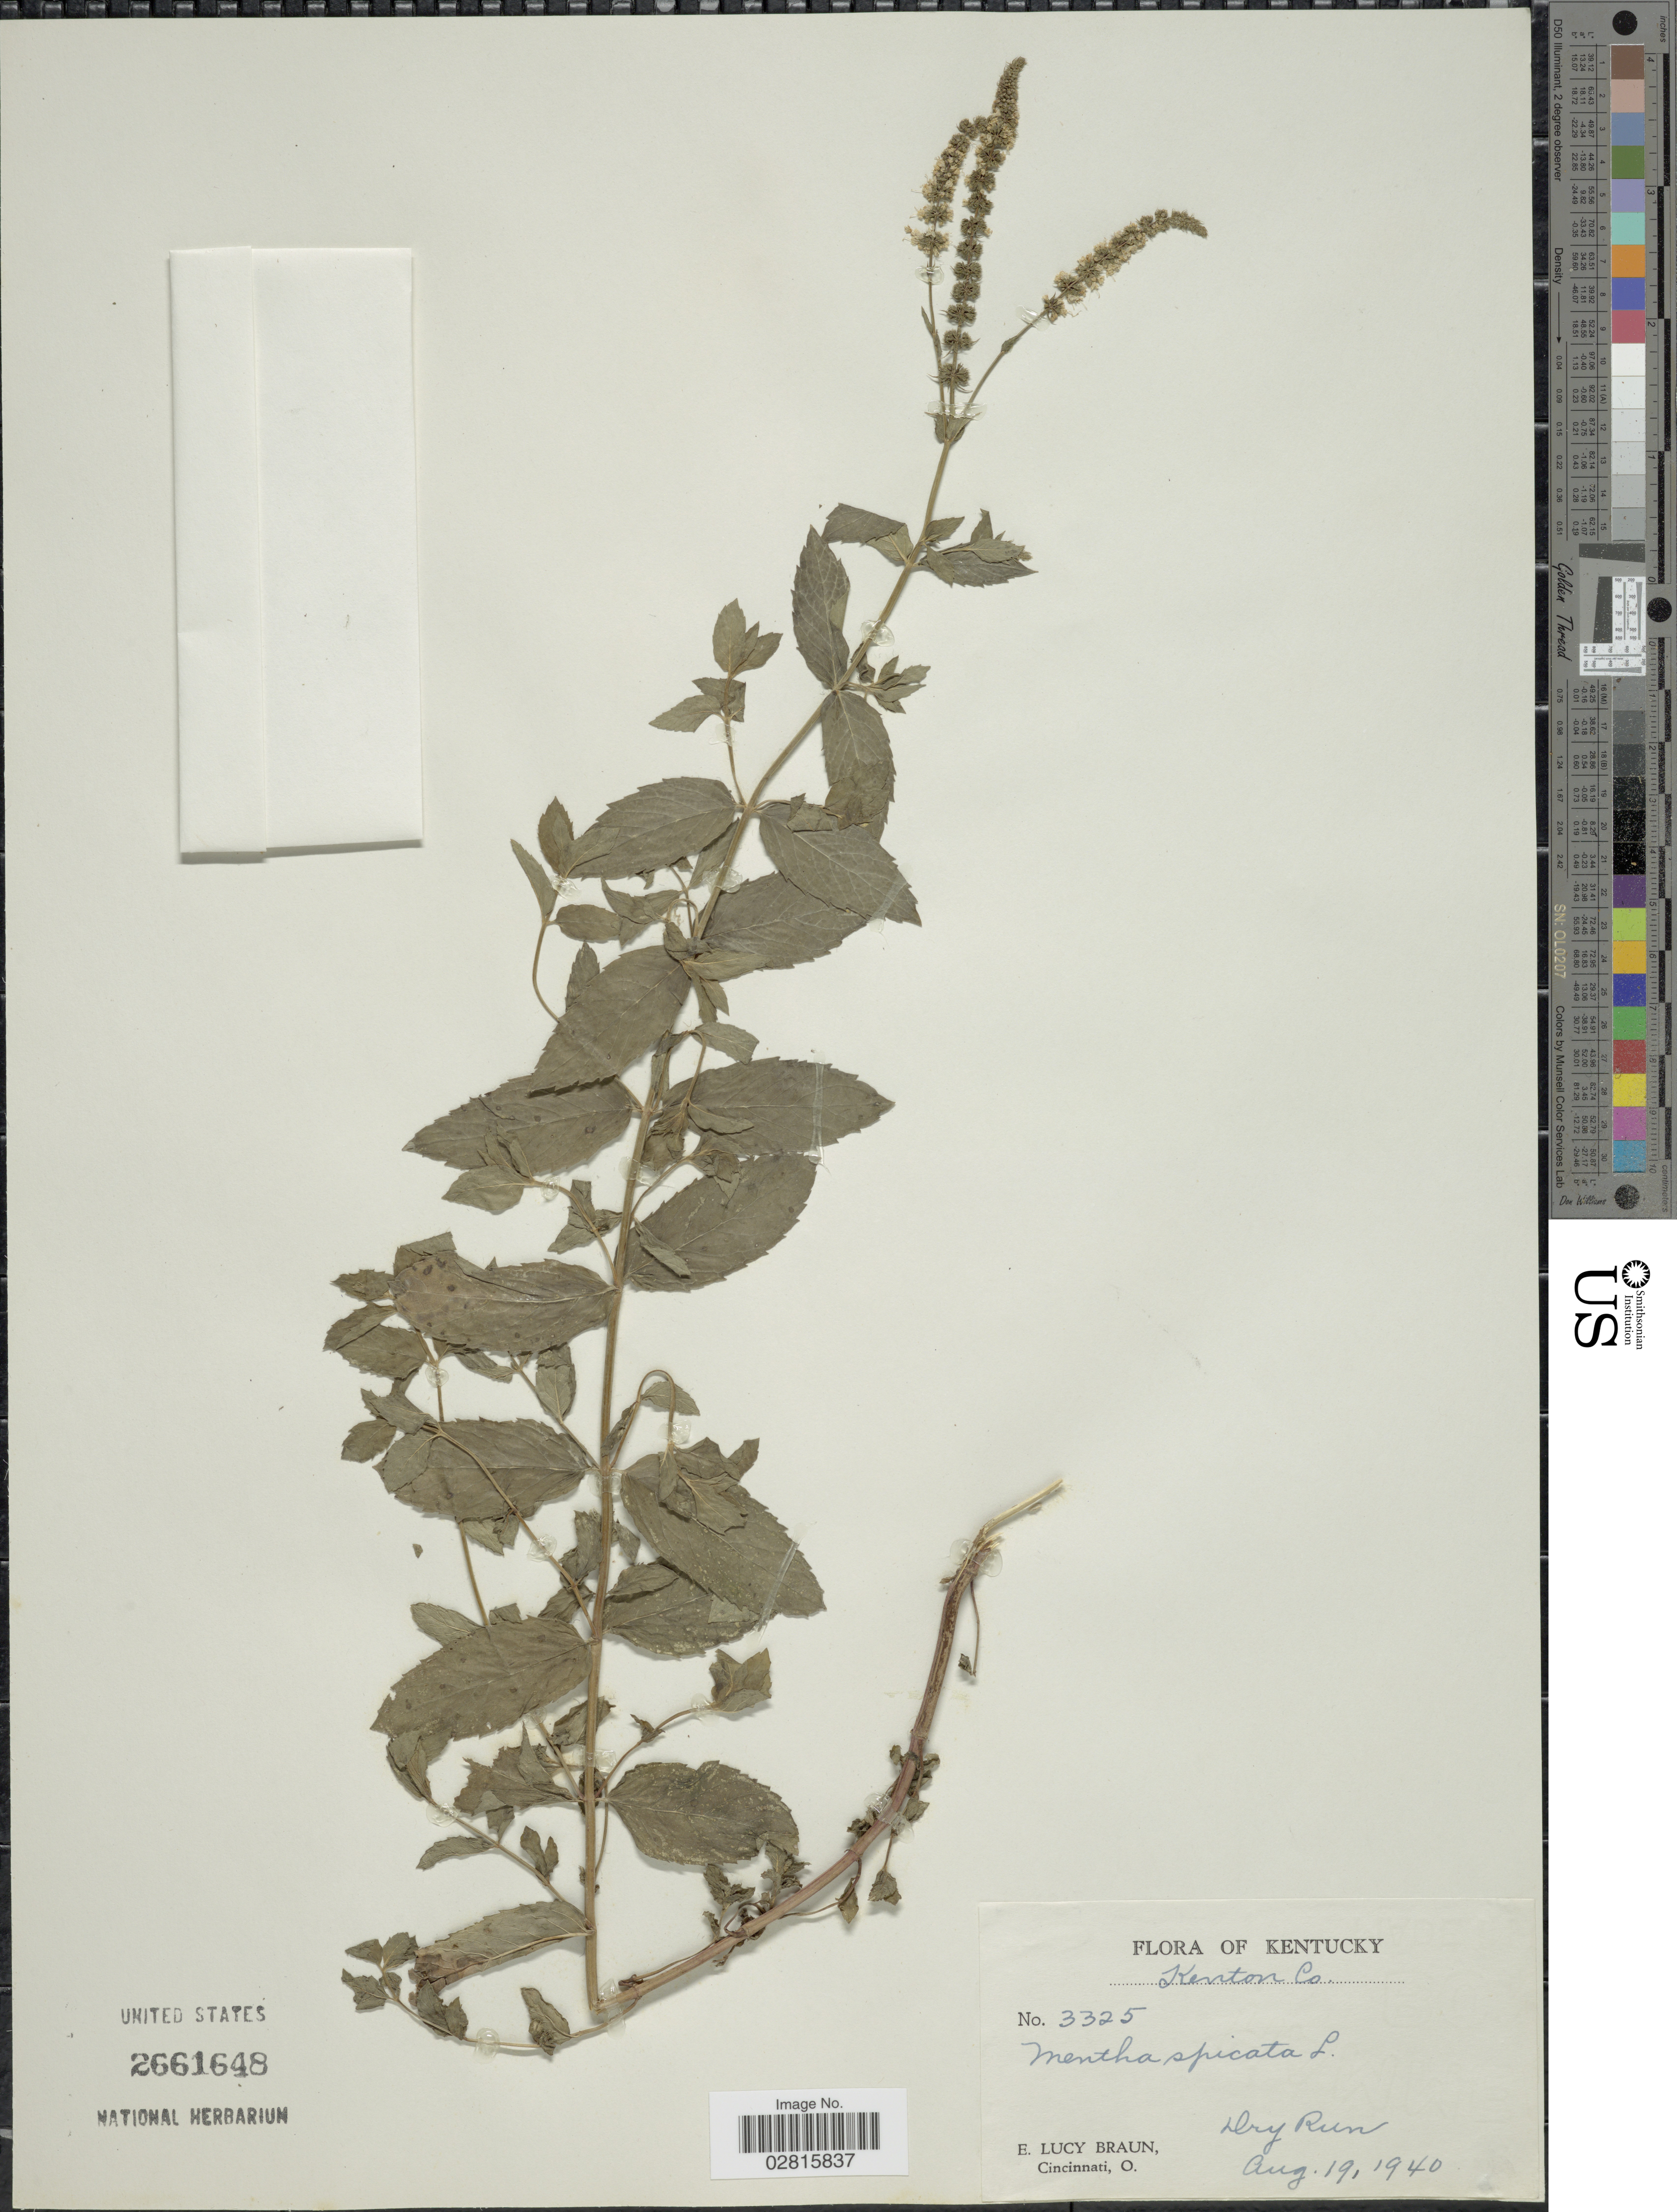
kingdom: Plantae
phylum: Tracheophyta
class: Magnoliopsida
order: Lamiales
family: Lamiaceae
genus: Mentha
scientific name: Mentha spicata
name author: L.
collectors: E. L. Braun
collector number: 3325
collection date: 1940-08-19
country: United States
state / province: Kentucky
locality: Kenton Co. Dry Run.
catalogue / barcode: US 2661648